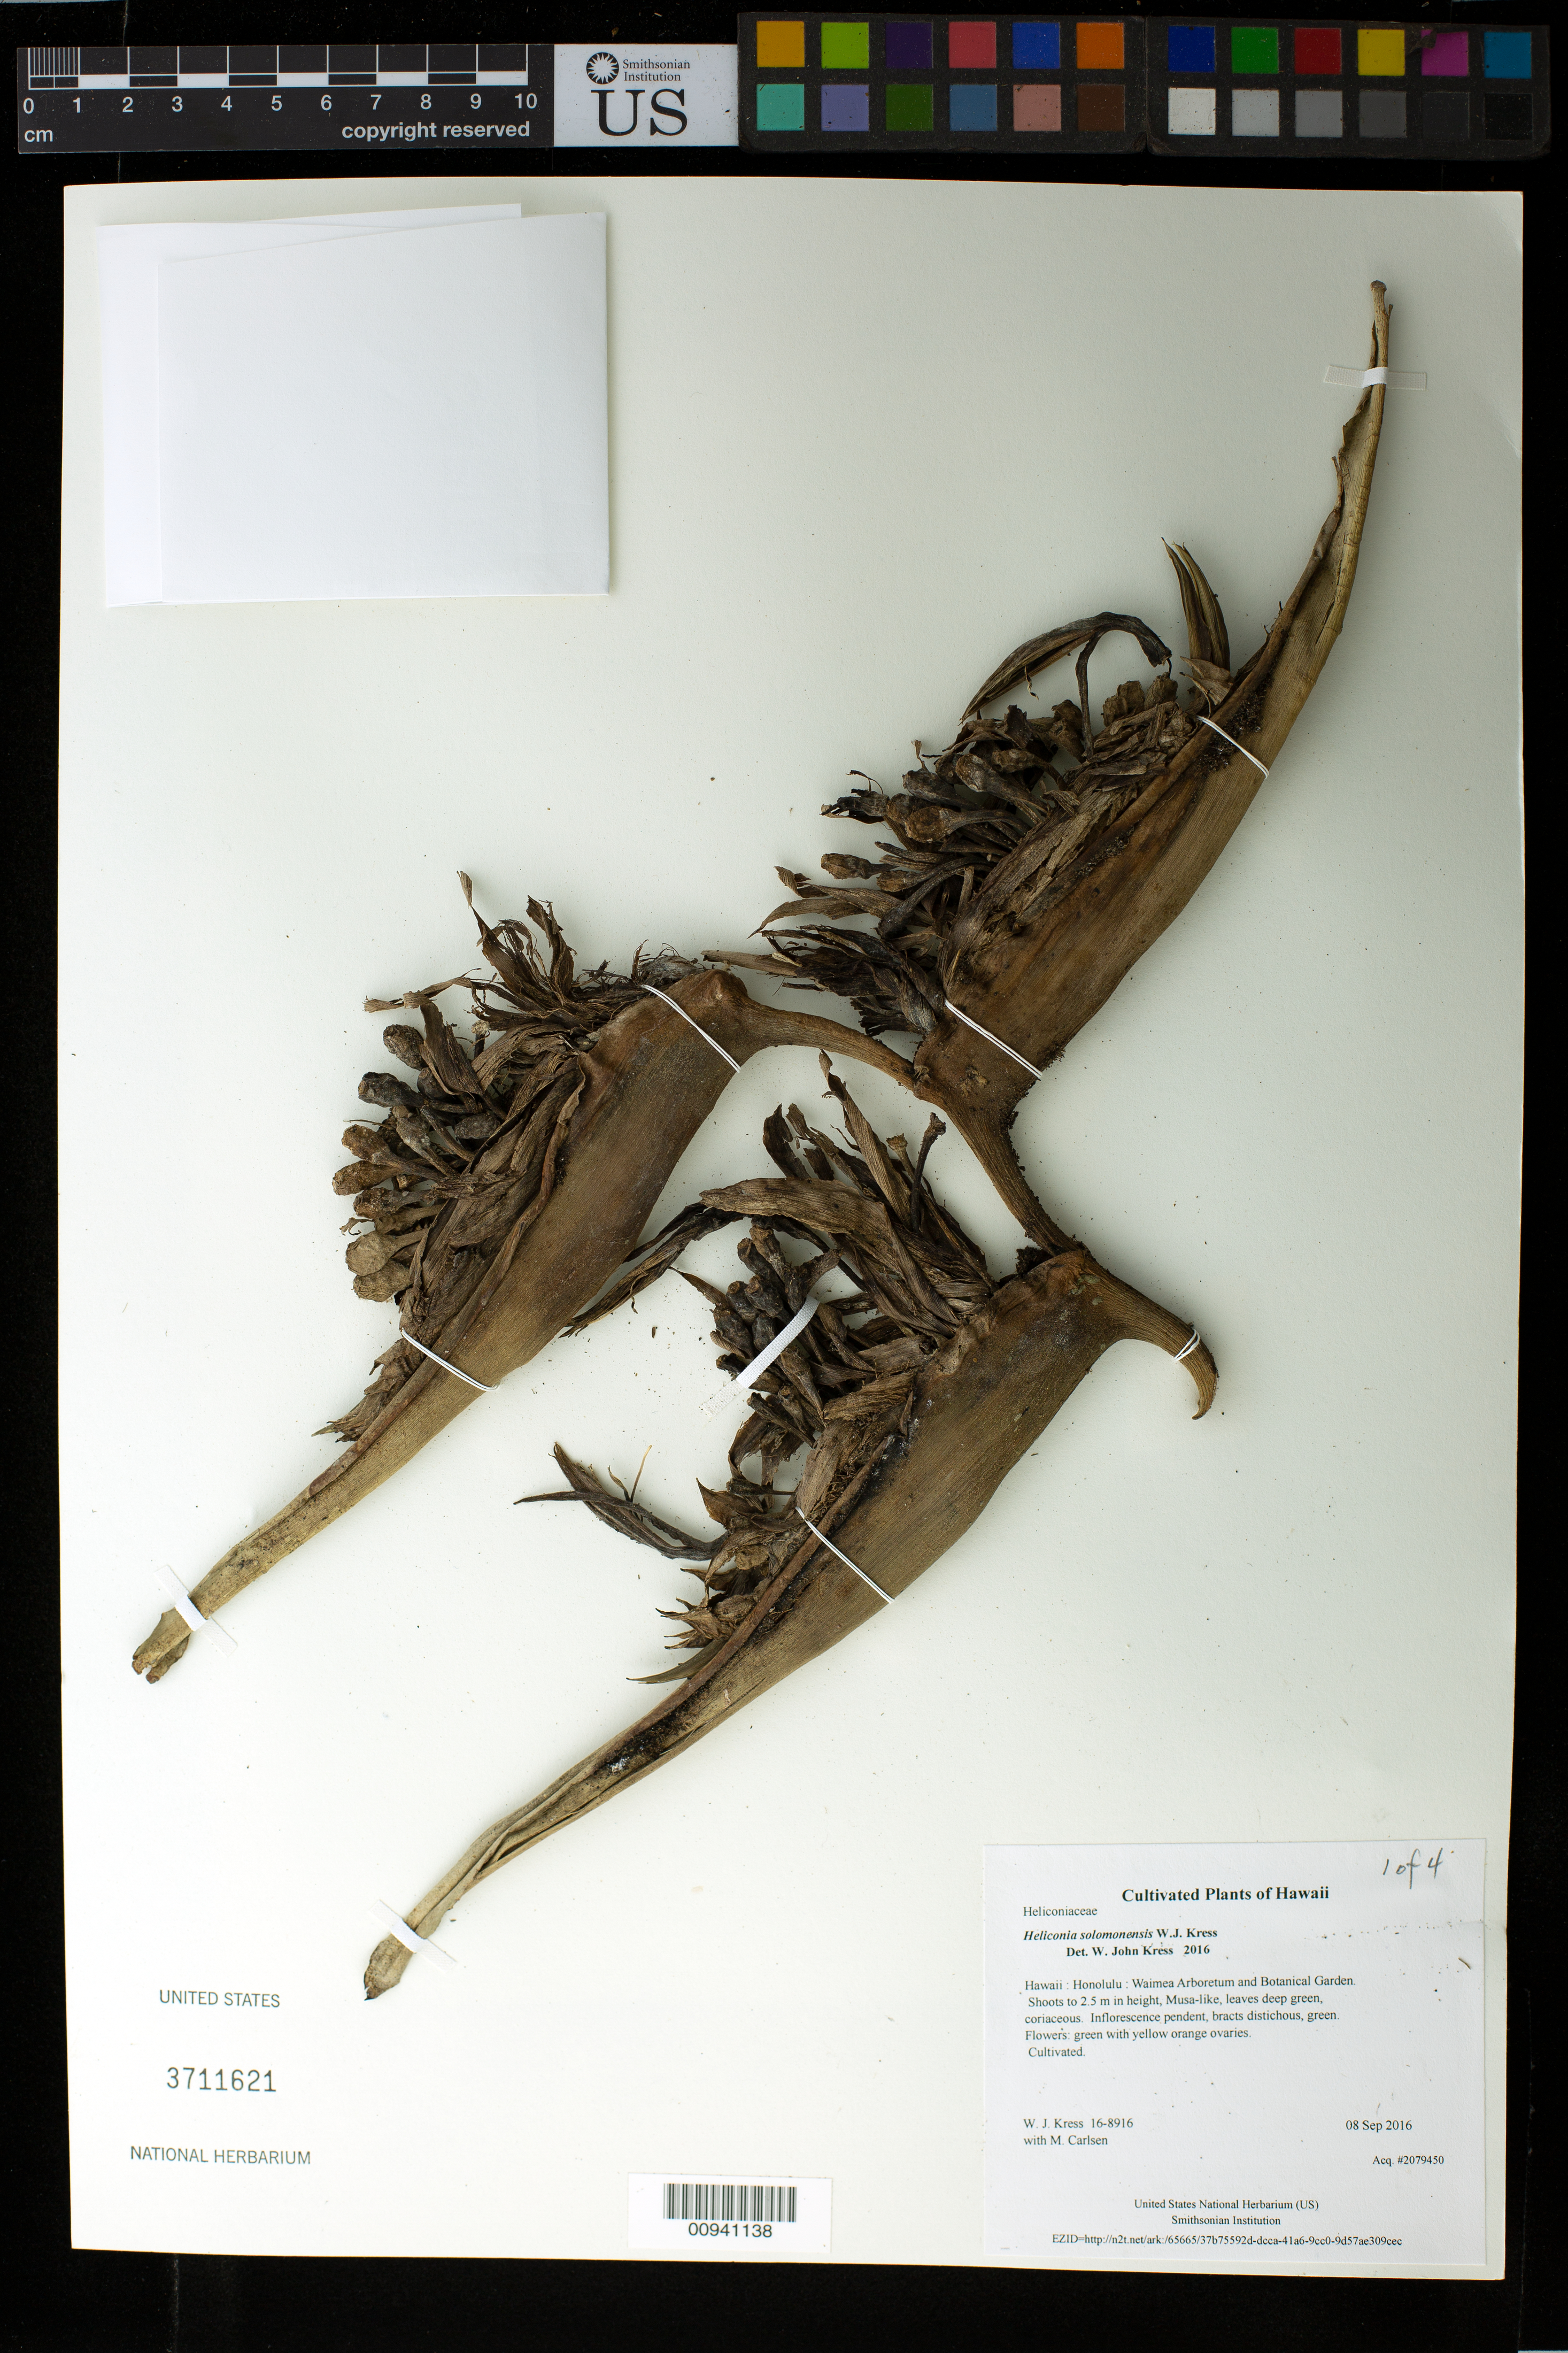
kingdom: Plantae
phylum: Tracheophyta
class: Liliopsida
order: Zingiberales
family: Heliconiaceae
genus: Heliconia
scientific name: Heliconia solomonensis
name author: W.J. Kress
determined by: Kress, W. J., (US), Smithsonian Institution - National Museum of Natural History (UNITED STATES)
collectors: W. J. Kress & M. M. Carlsen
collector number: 16-8916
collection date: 2016-09-08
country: United States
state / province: Hawaii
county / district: Honolulu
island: Oahu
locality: Waimea Arboretum and Botanical Garden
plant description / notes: Frozen tissue stored in Biorepository at AG5NO02; dried tissue stored at AG5NO01.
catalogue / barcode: US 3711621